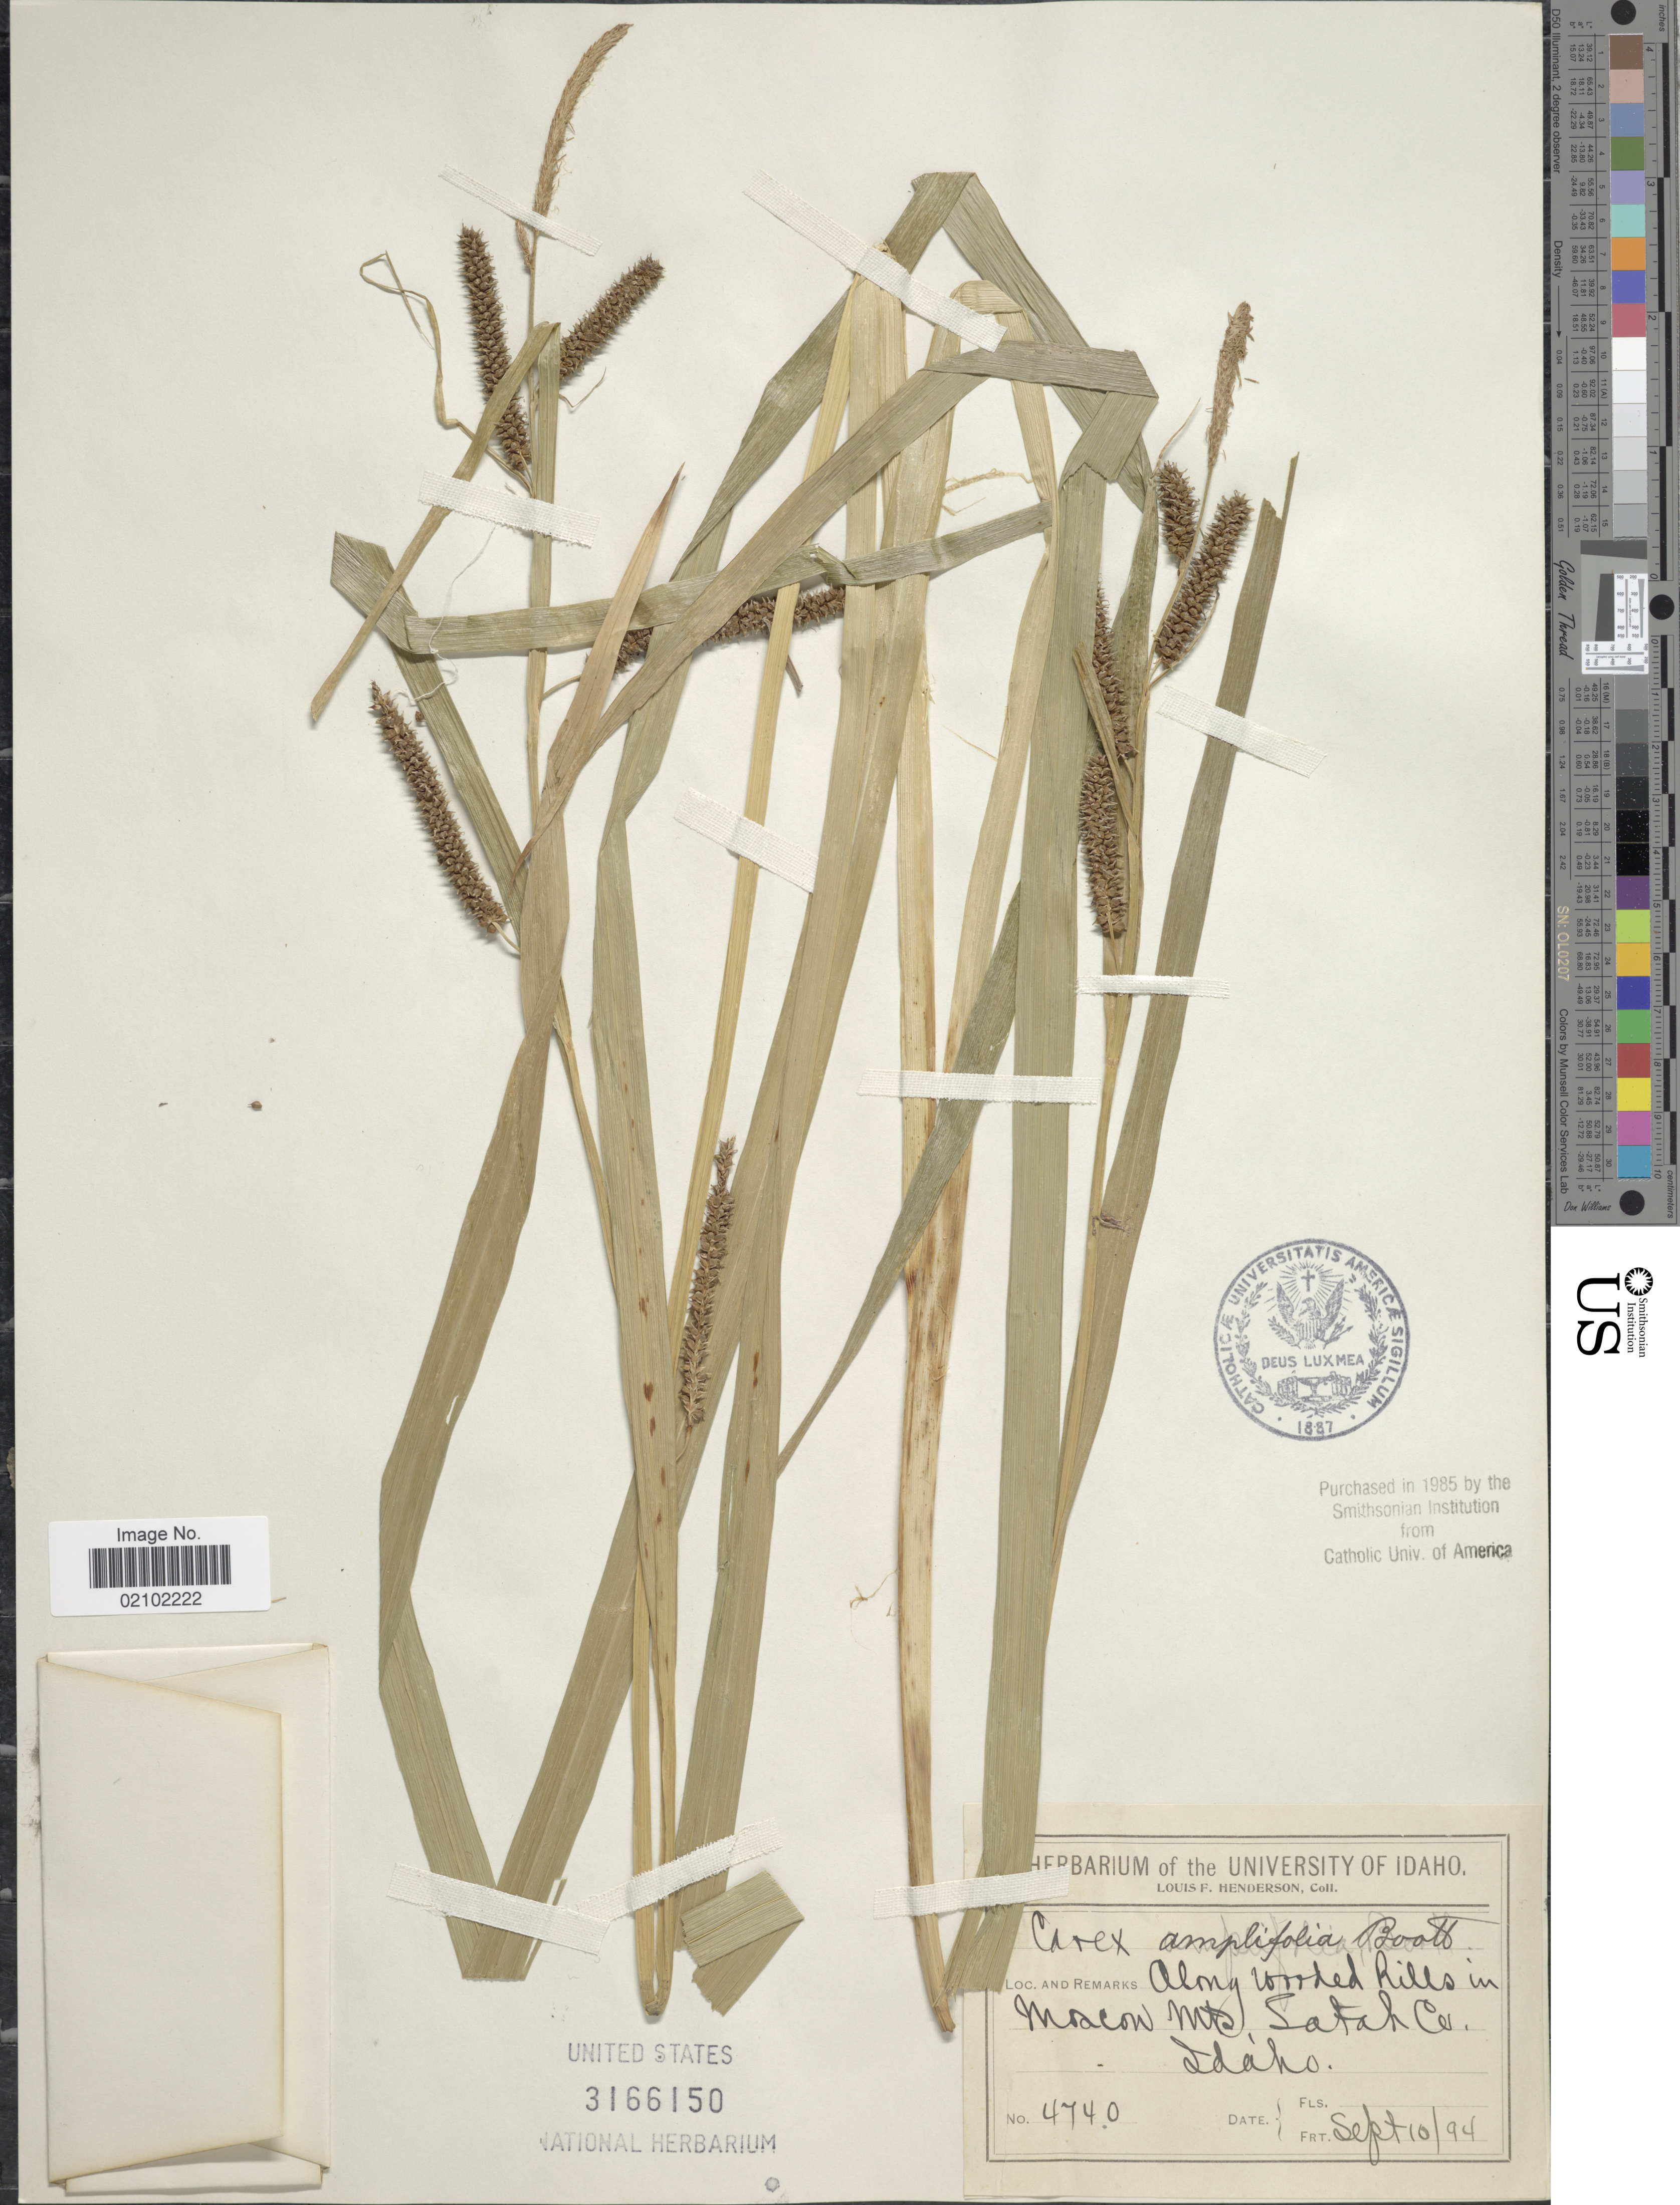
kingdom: Plantae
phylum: Tracheophyta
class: Liliopsida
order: Poales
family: Cyperaceae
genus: Carex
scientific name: Carex amplifolia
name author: Boott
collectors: L. Henderson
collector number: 4740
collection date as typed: Transcribed d/m/y: 10/9/94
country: United States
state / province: Idaho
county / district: Latah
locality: Along wooded hills in Moscow Mtns.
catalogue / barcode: US 3166150